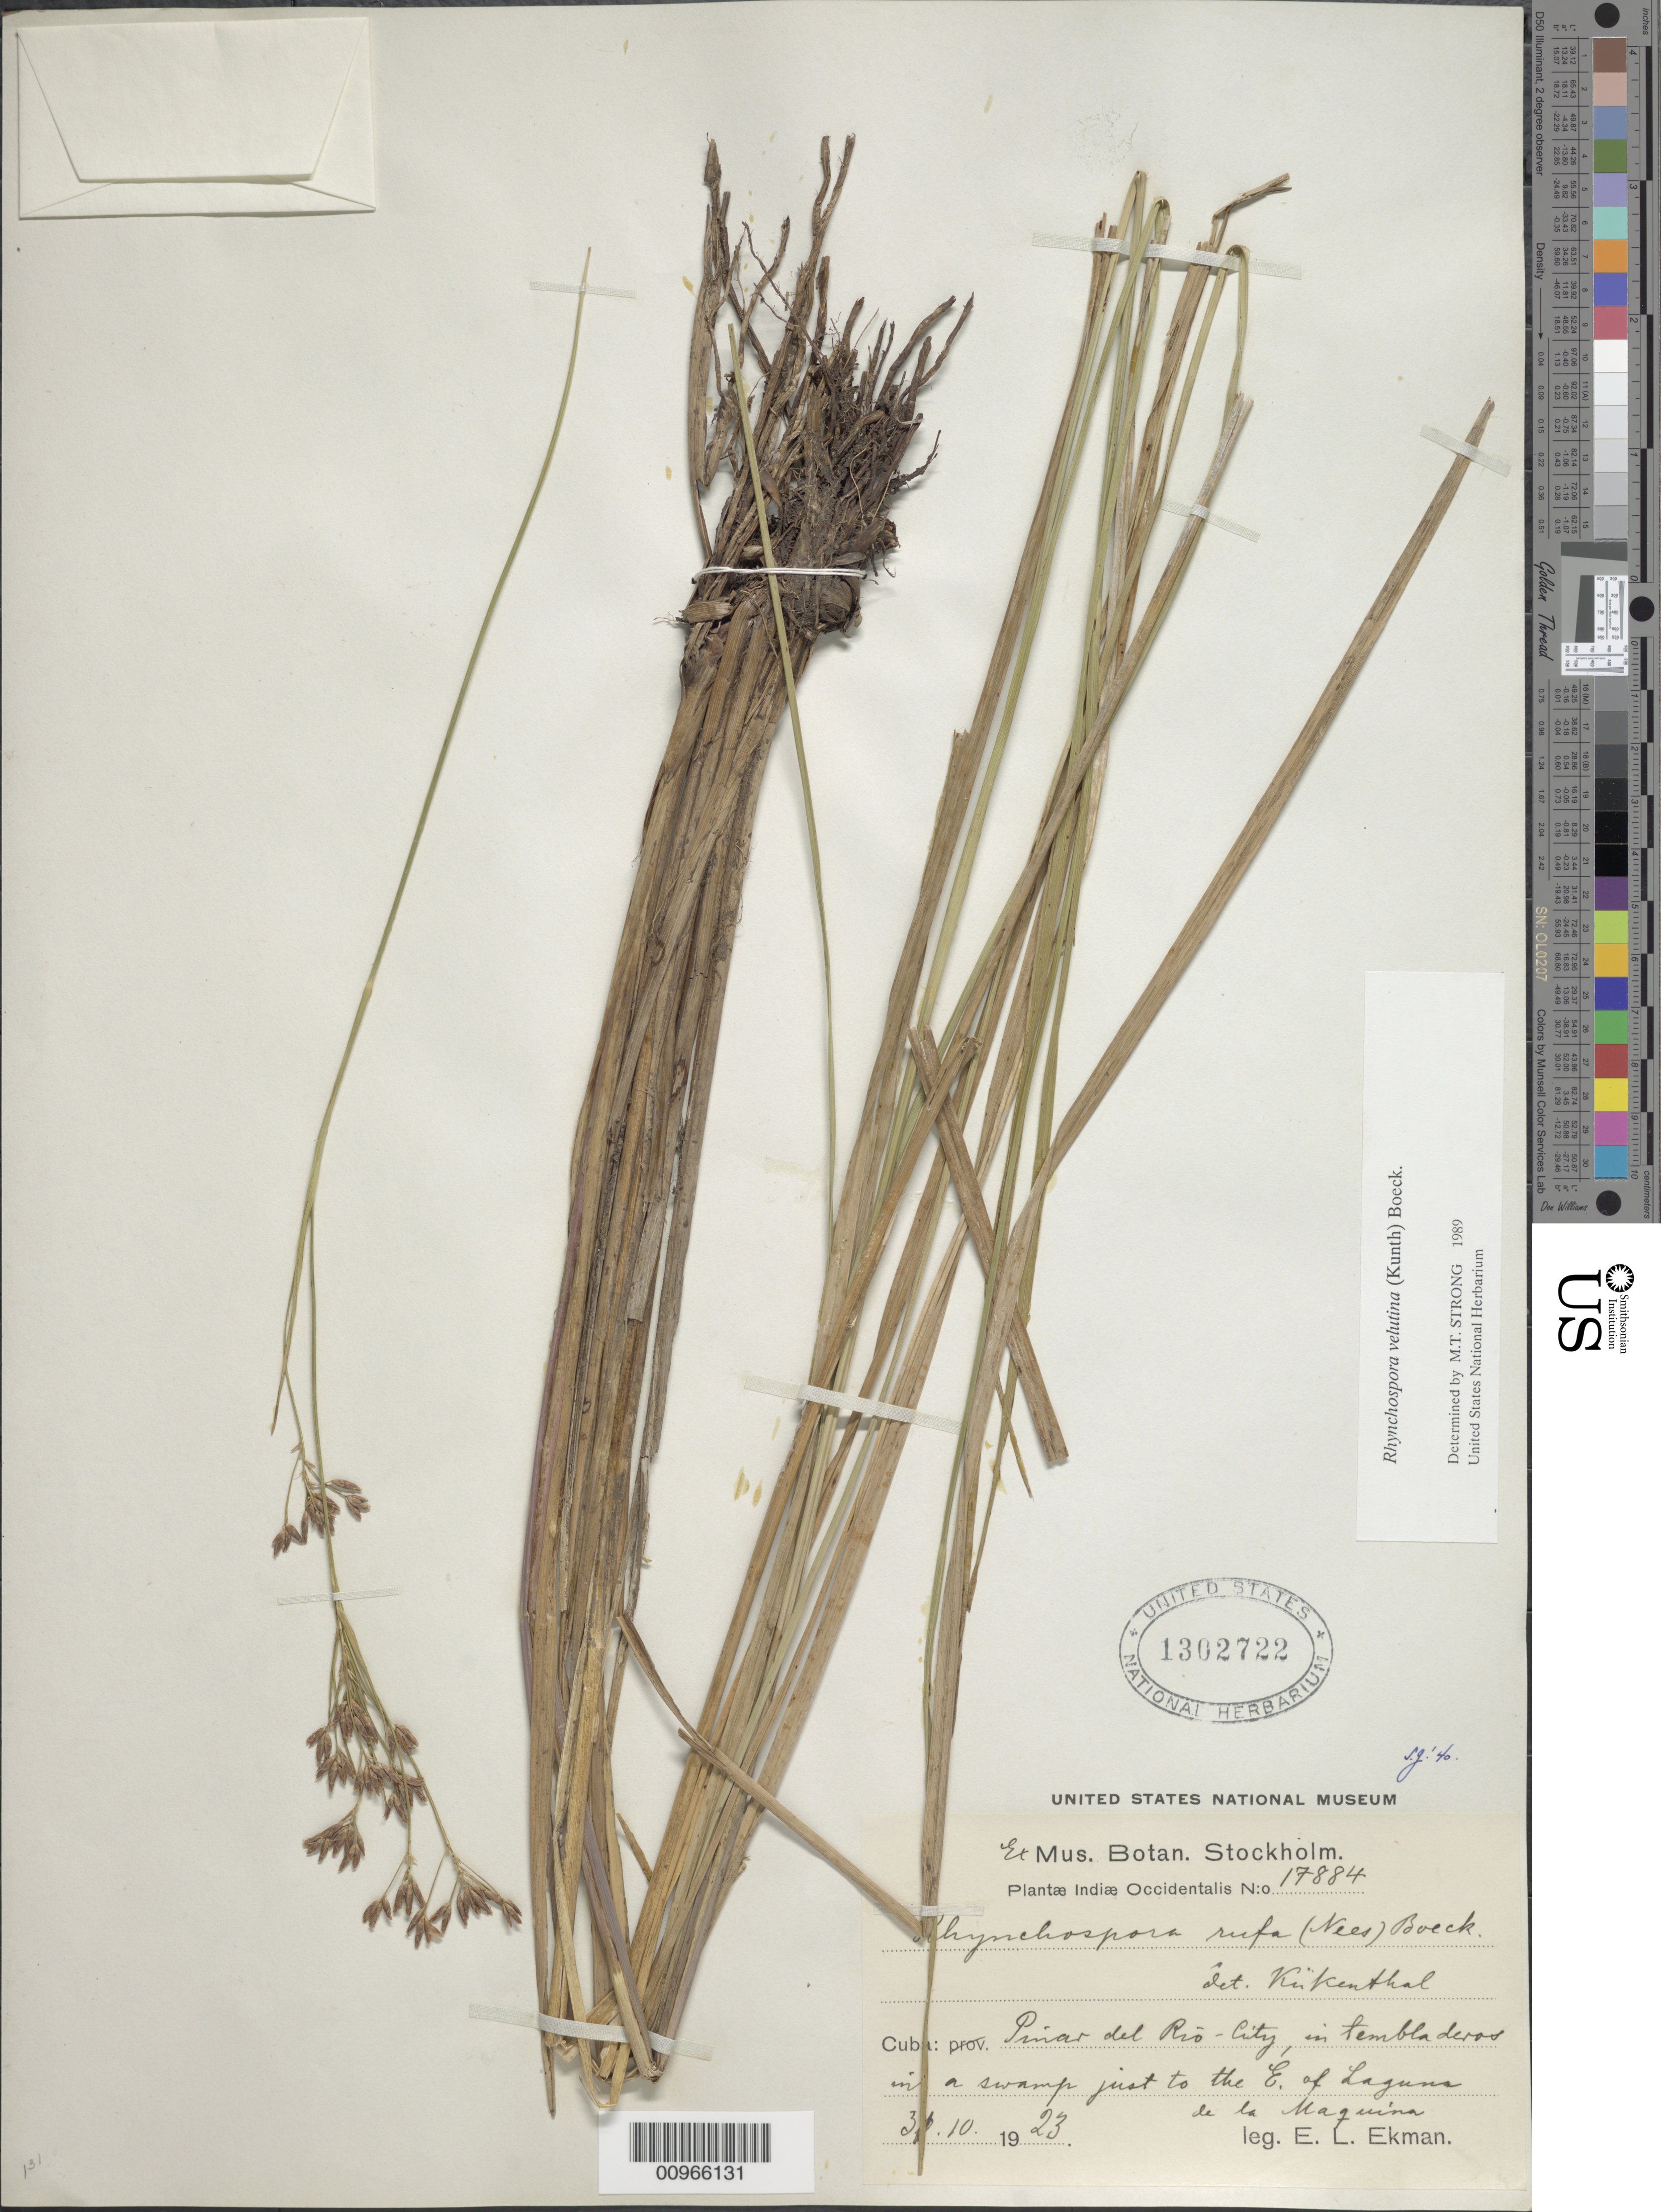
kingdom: Plantae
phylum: Tracheophyta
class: Liliopsida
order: Poales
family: Cyperaceae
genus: Rhynchospora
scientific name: Rhynchospora velutina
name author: (Kunth) Boeckeler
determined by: Strong, M. T., (US), Smithsonian Institution - National Museum of Natural History (UNITED STATES)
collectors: E. L. Ekman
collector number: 17884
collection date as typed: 31 Oct 1923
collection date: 1923-10-31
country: Cuba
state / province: Pinar del Rio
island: Cuba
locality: Pinar del Rio City, swamp just to the E of Laguna de la Maguina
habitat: In tembladeros in a swamp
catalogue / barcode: US 1302722